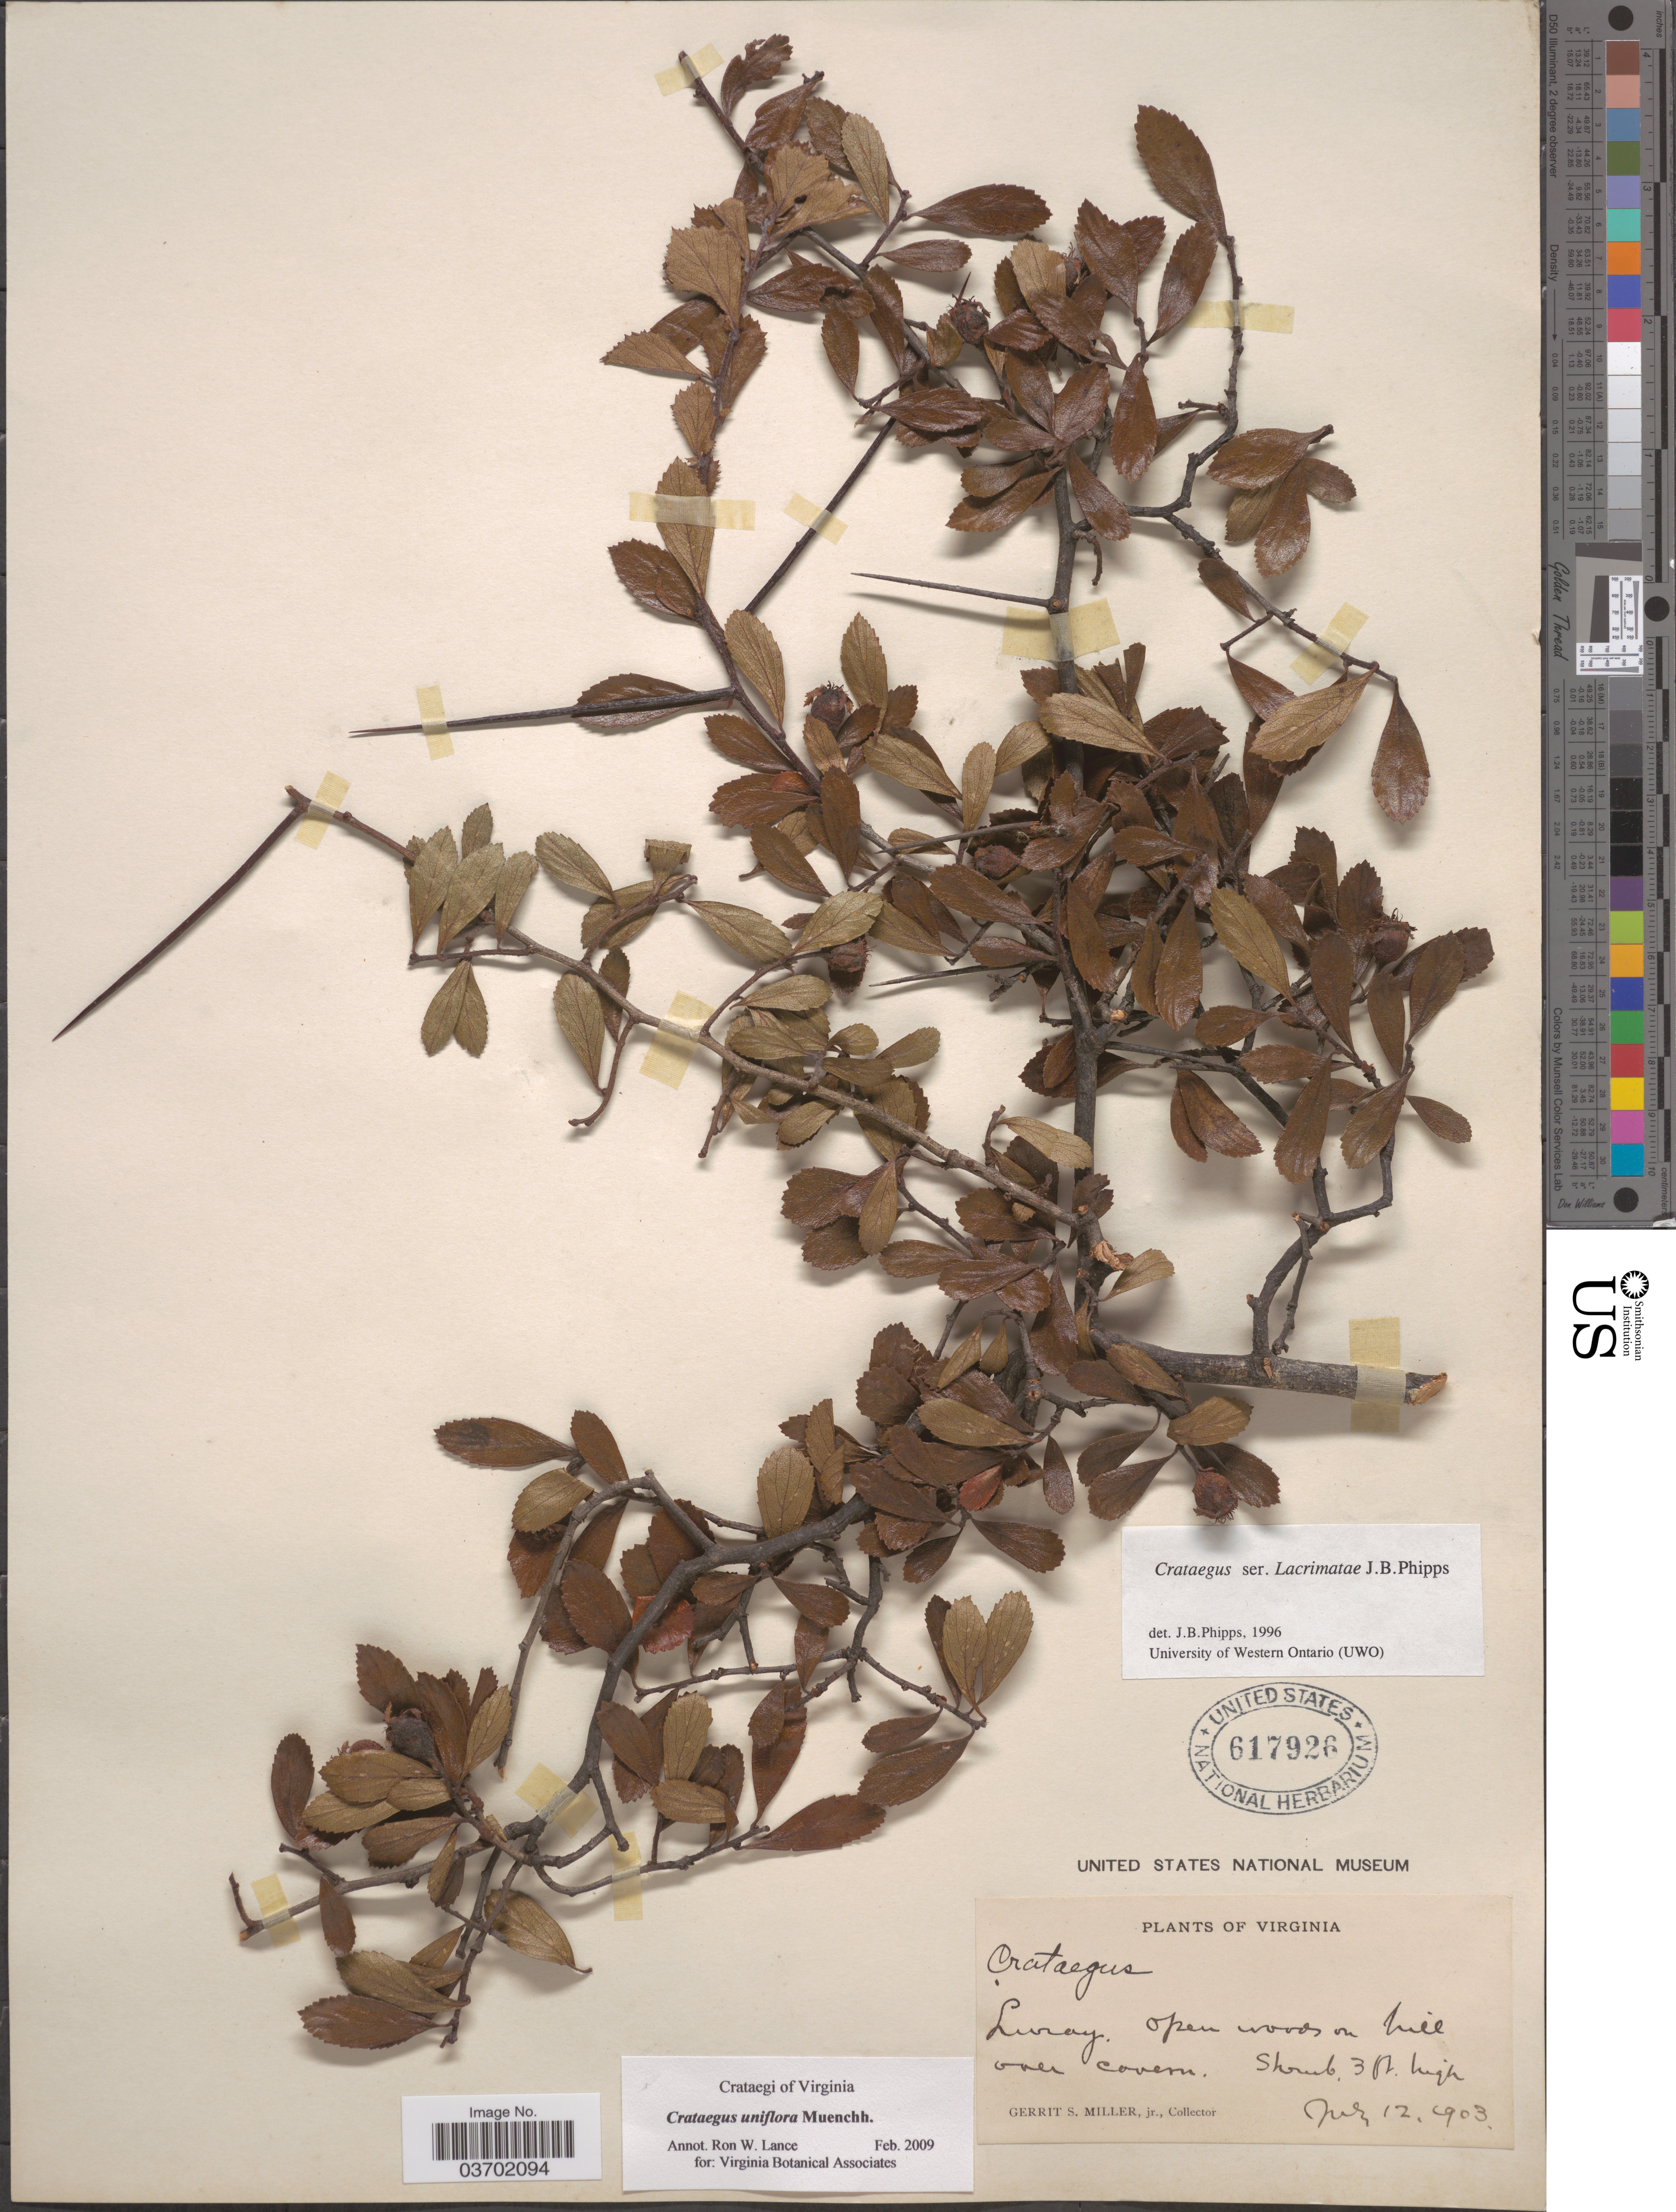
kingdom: Plantae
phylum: Tracheophyta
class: Magnoliopsida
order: Rosales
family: Rosaceae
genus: Crataegus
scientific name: Crataegus uniflora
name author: Münchh.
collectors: G. S. Miller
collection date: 1903-06-12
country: United States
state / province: Virginia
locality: Luray open woods on hill over covern.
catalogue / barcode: US 617926